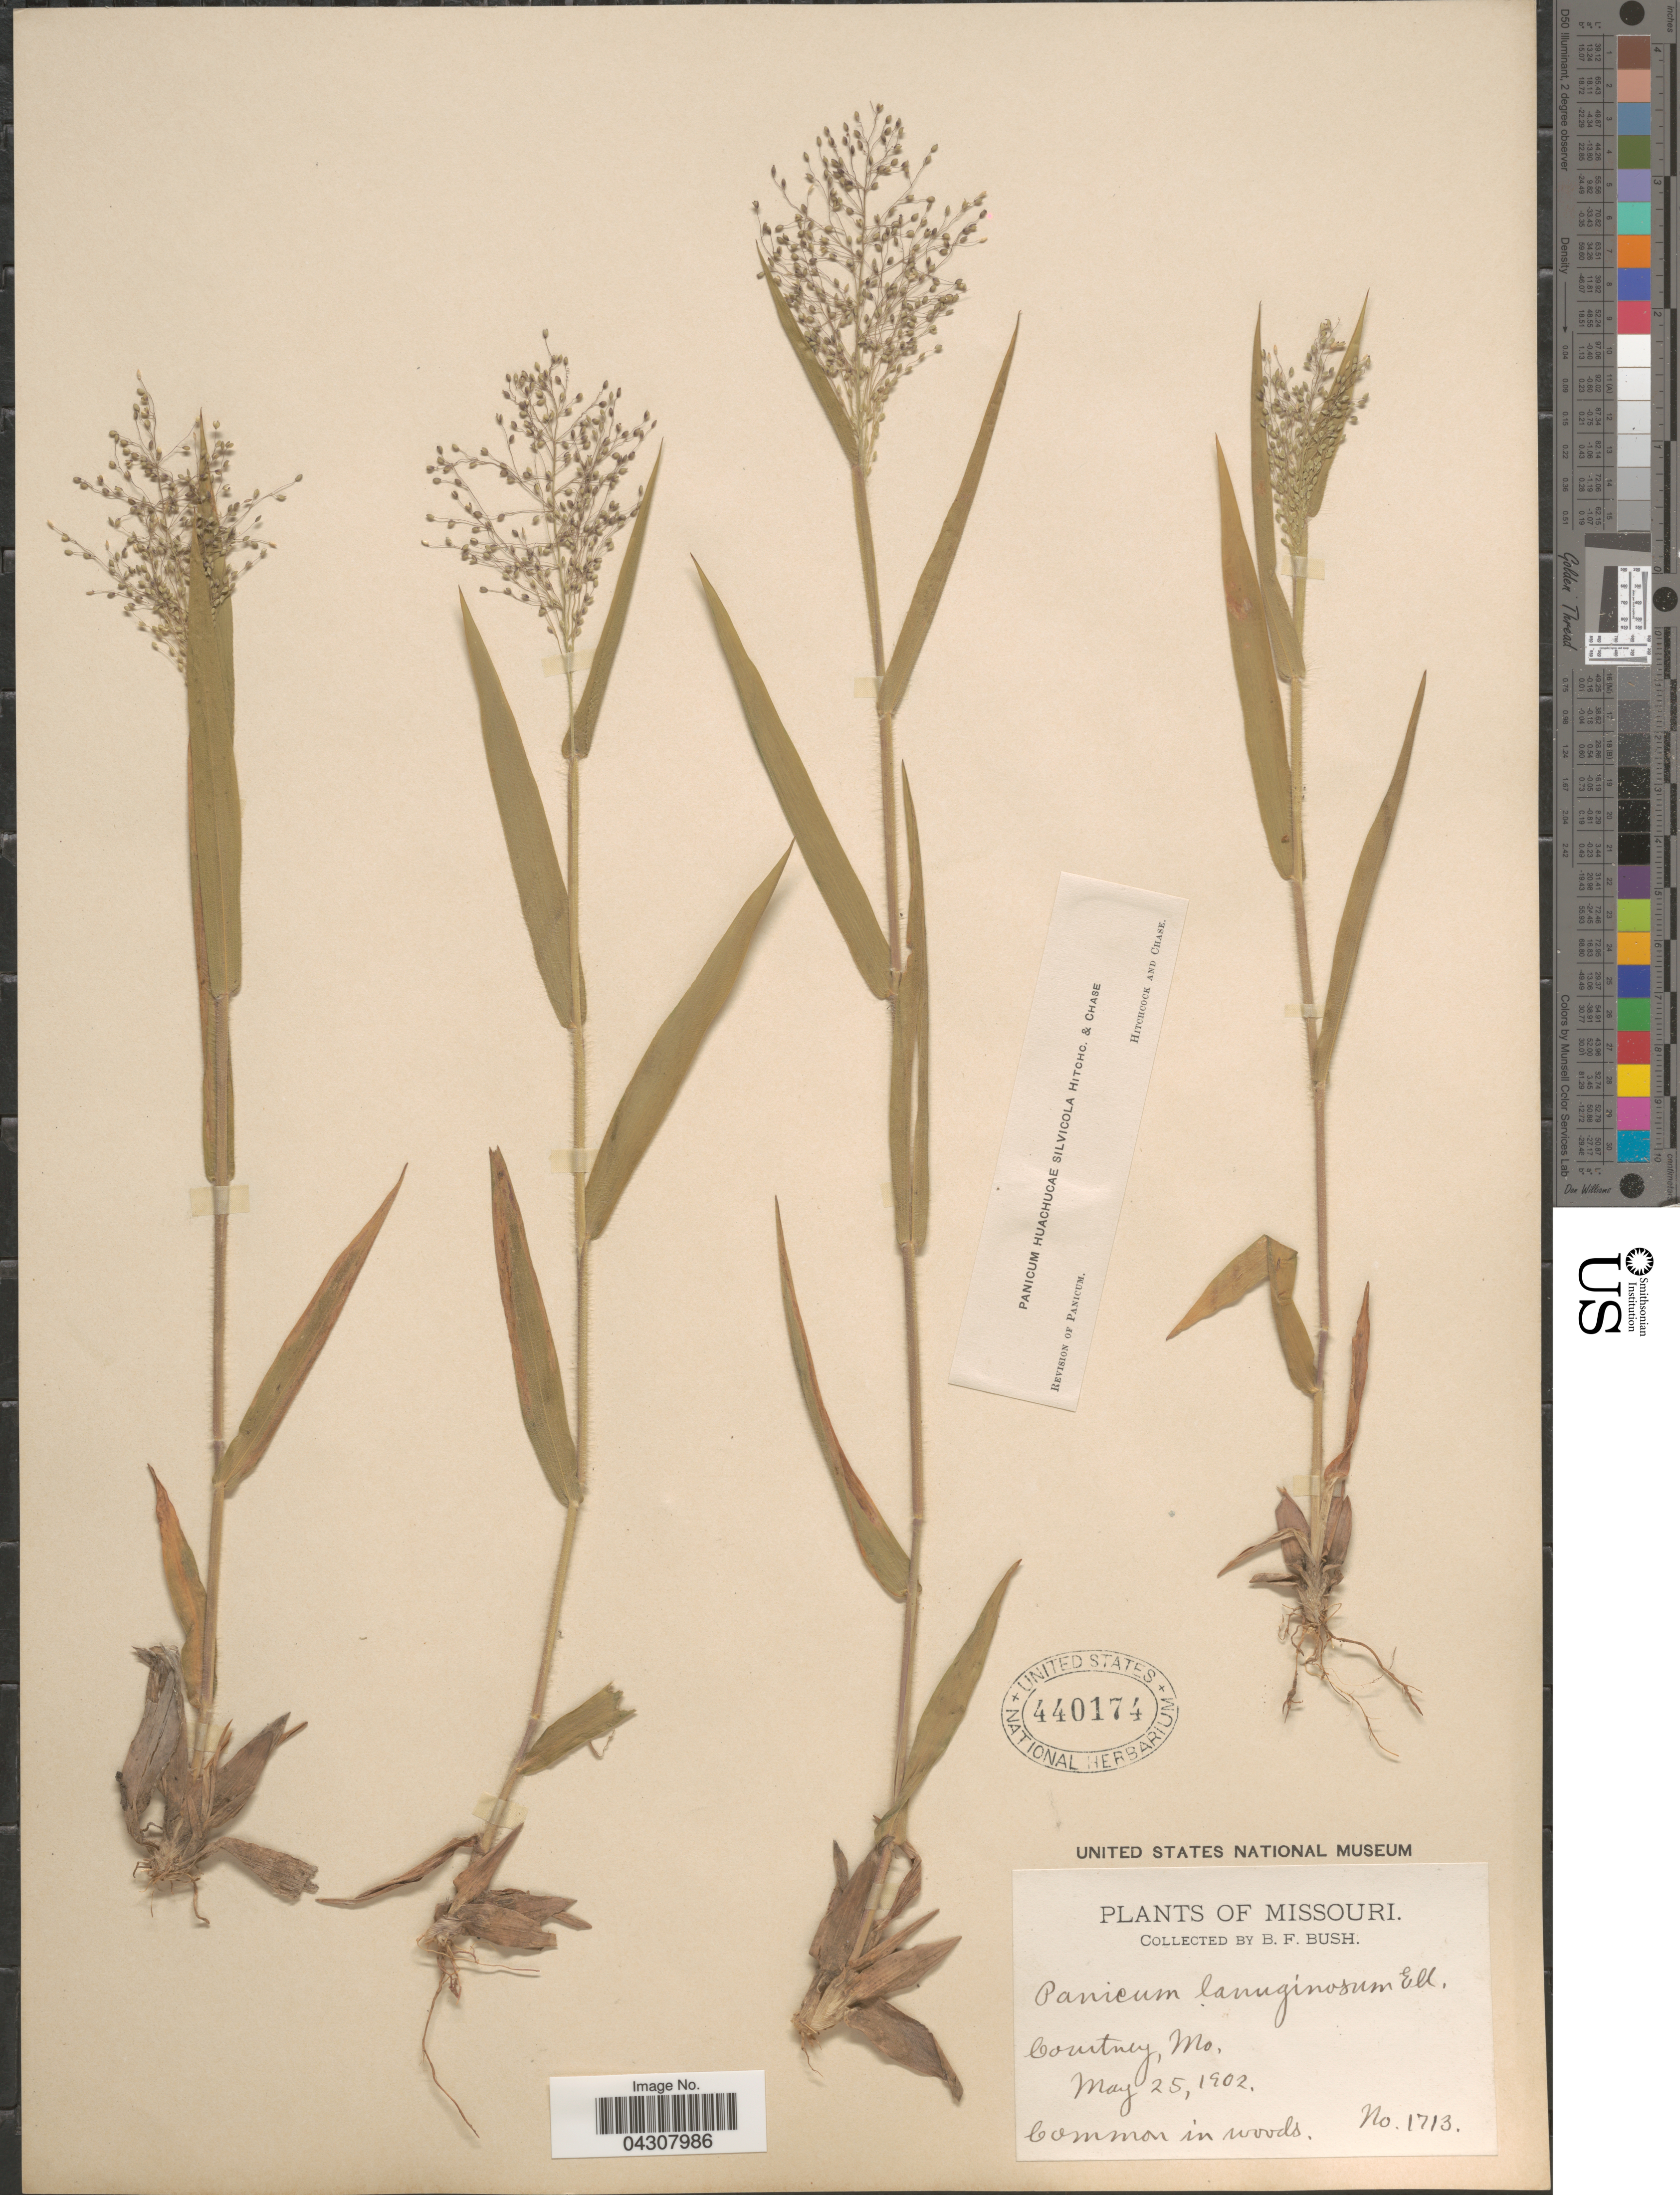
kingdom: Plantae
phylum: Tracheophyta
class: Liliopsida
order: Poales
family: Poaceae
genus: Dichanthelium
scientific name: Dichanthelium acuminatum var. acuminatum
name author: (Sw.) Gould & C.A. Clark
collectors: B. F. Bush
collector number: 1713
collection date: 1902-05-25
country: United States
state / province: Missouri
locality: Courtney.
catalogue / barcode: US 440174